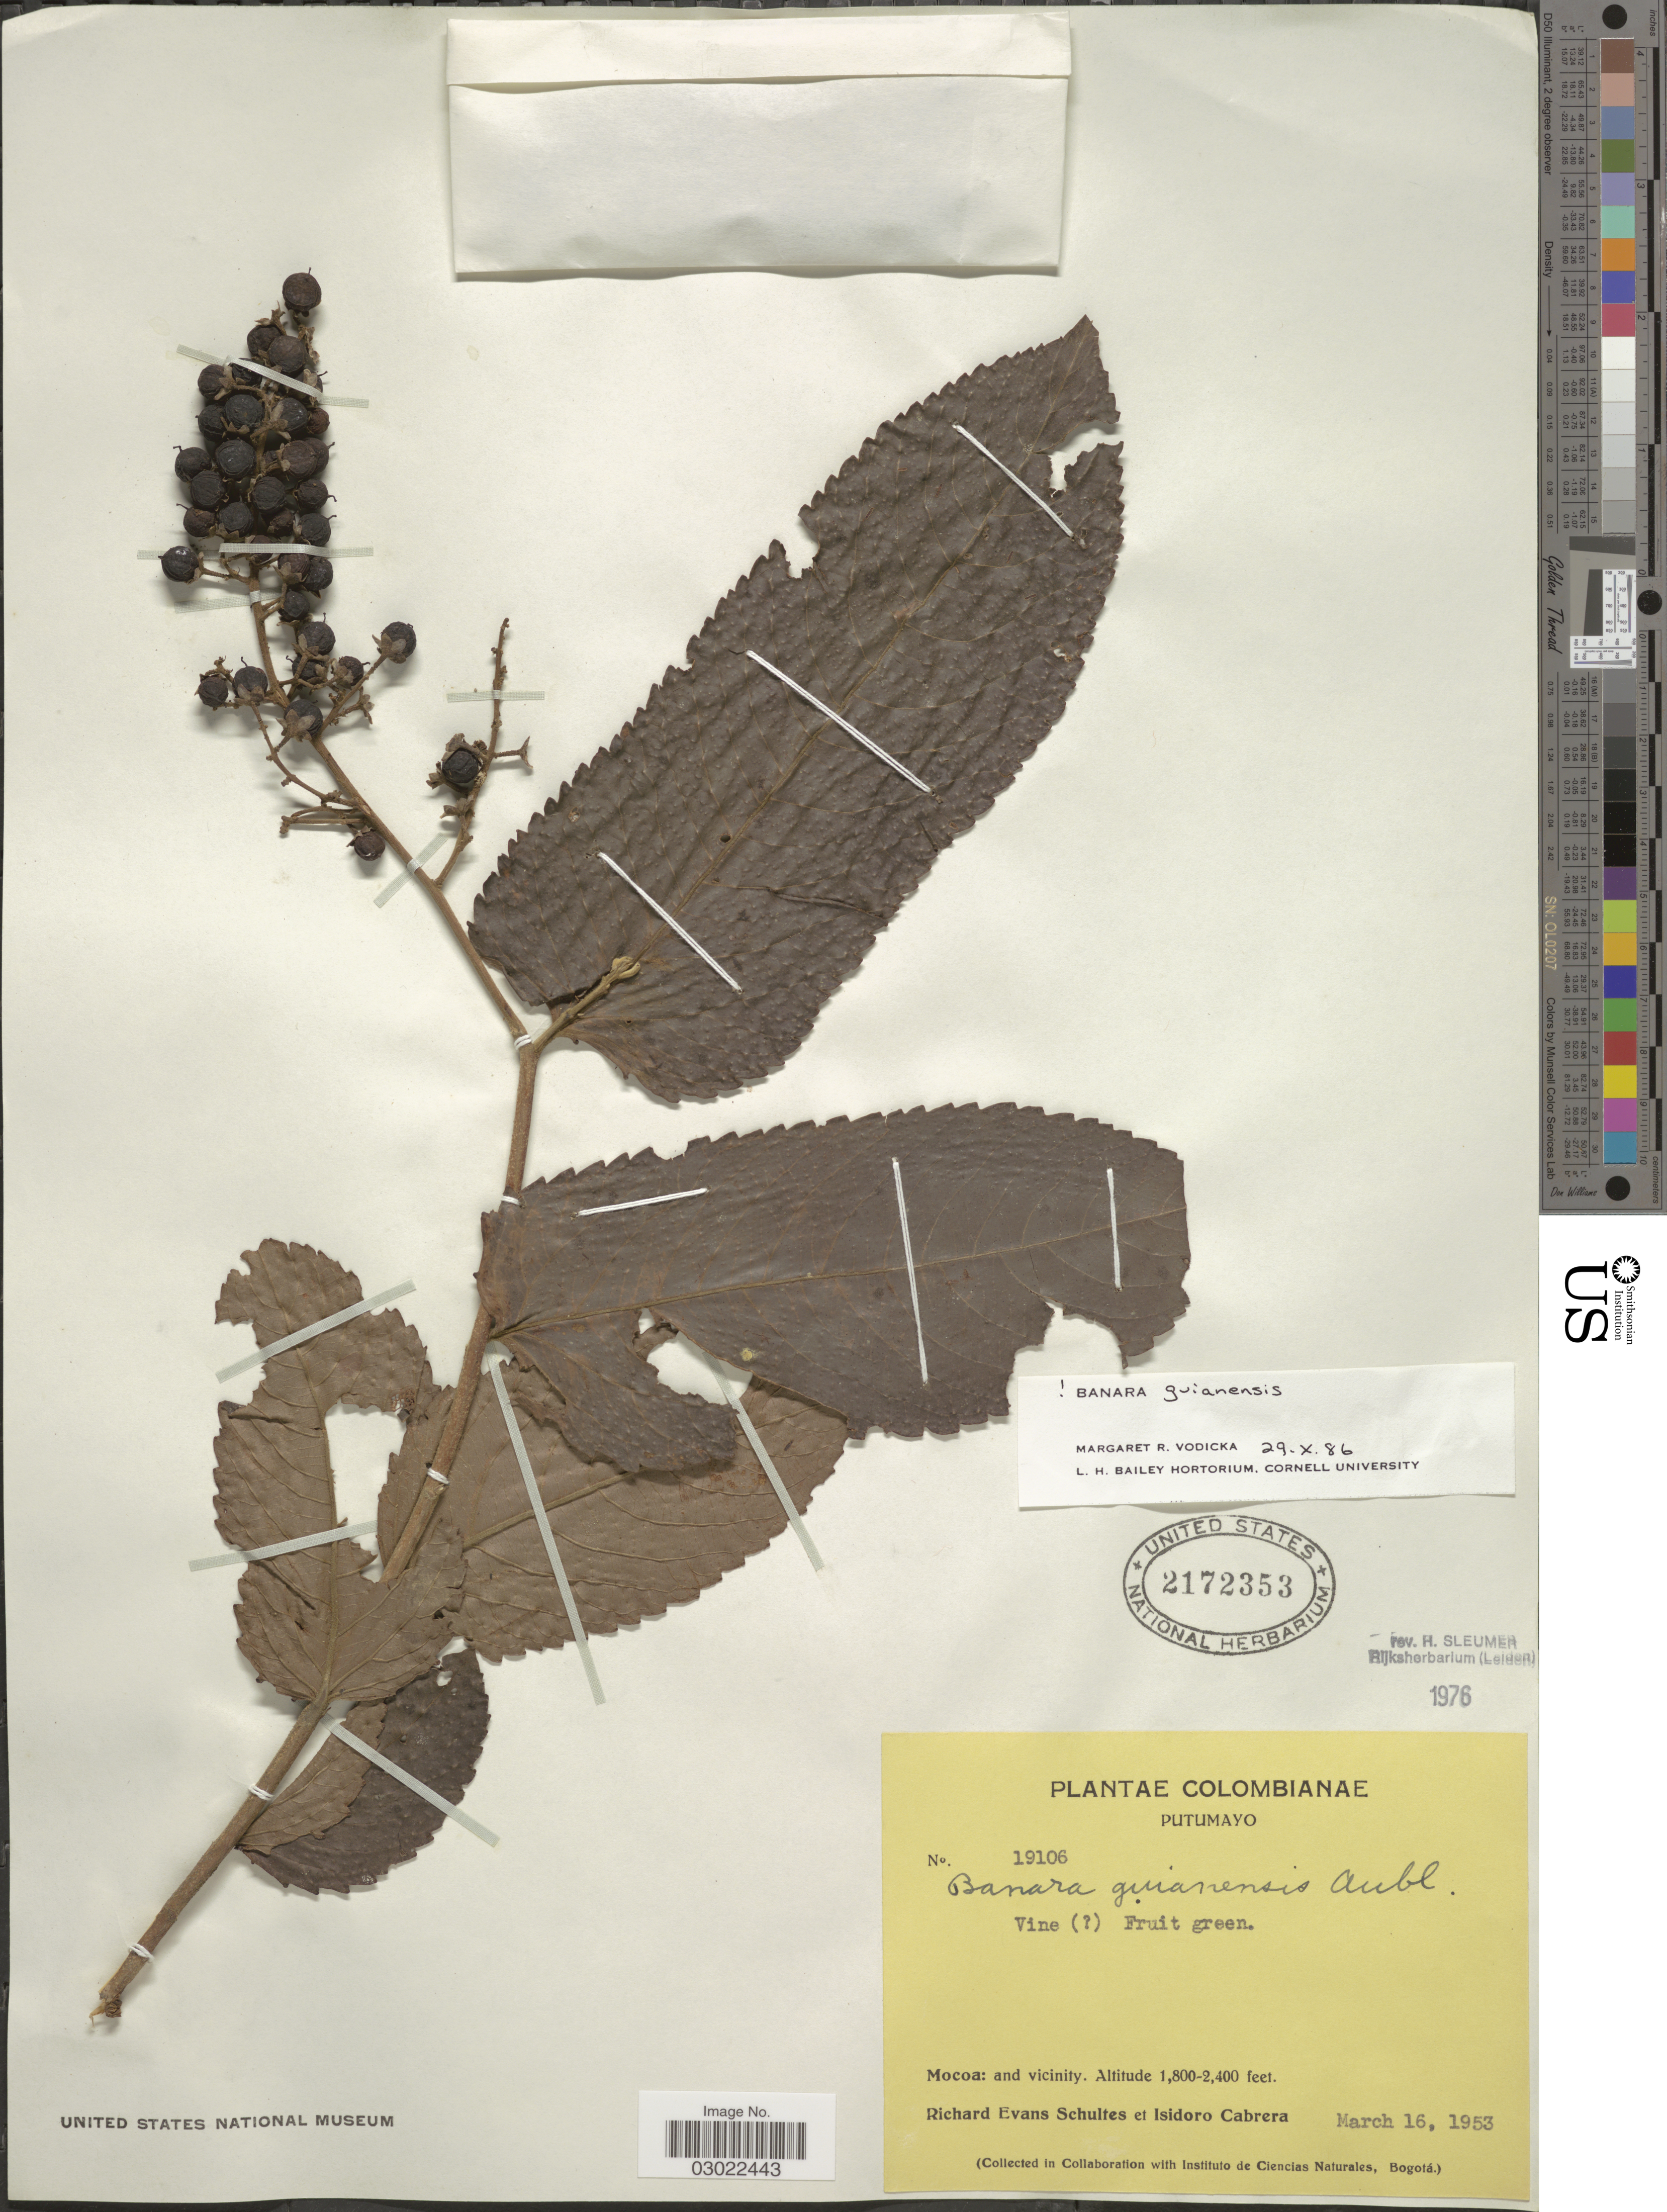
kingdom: Plantae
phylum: Tracheophyta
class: Magnoliopsida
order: Malpighiales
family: Salicaceae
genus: Banara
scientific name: Banara guianensis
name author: Aubl.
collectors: R. E. Schultes & I. Cabrera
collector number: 19106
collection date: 1953-03-16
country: Colombia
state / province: Putumayo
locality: Mocoa: and vicinity.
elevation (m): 549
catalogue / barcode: US 2172353